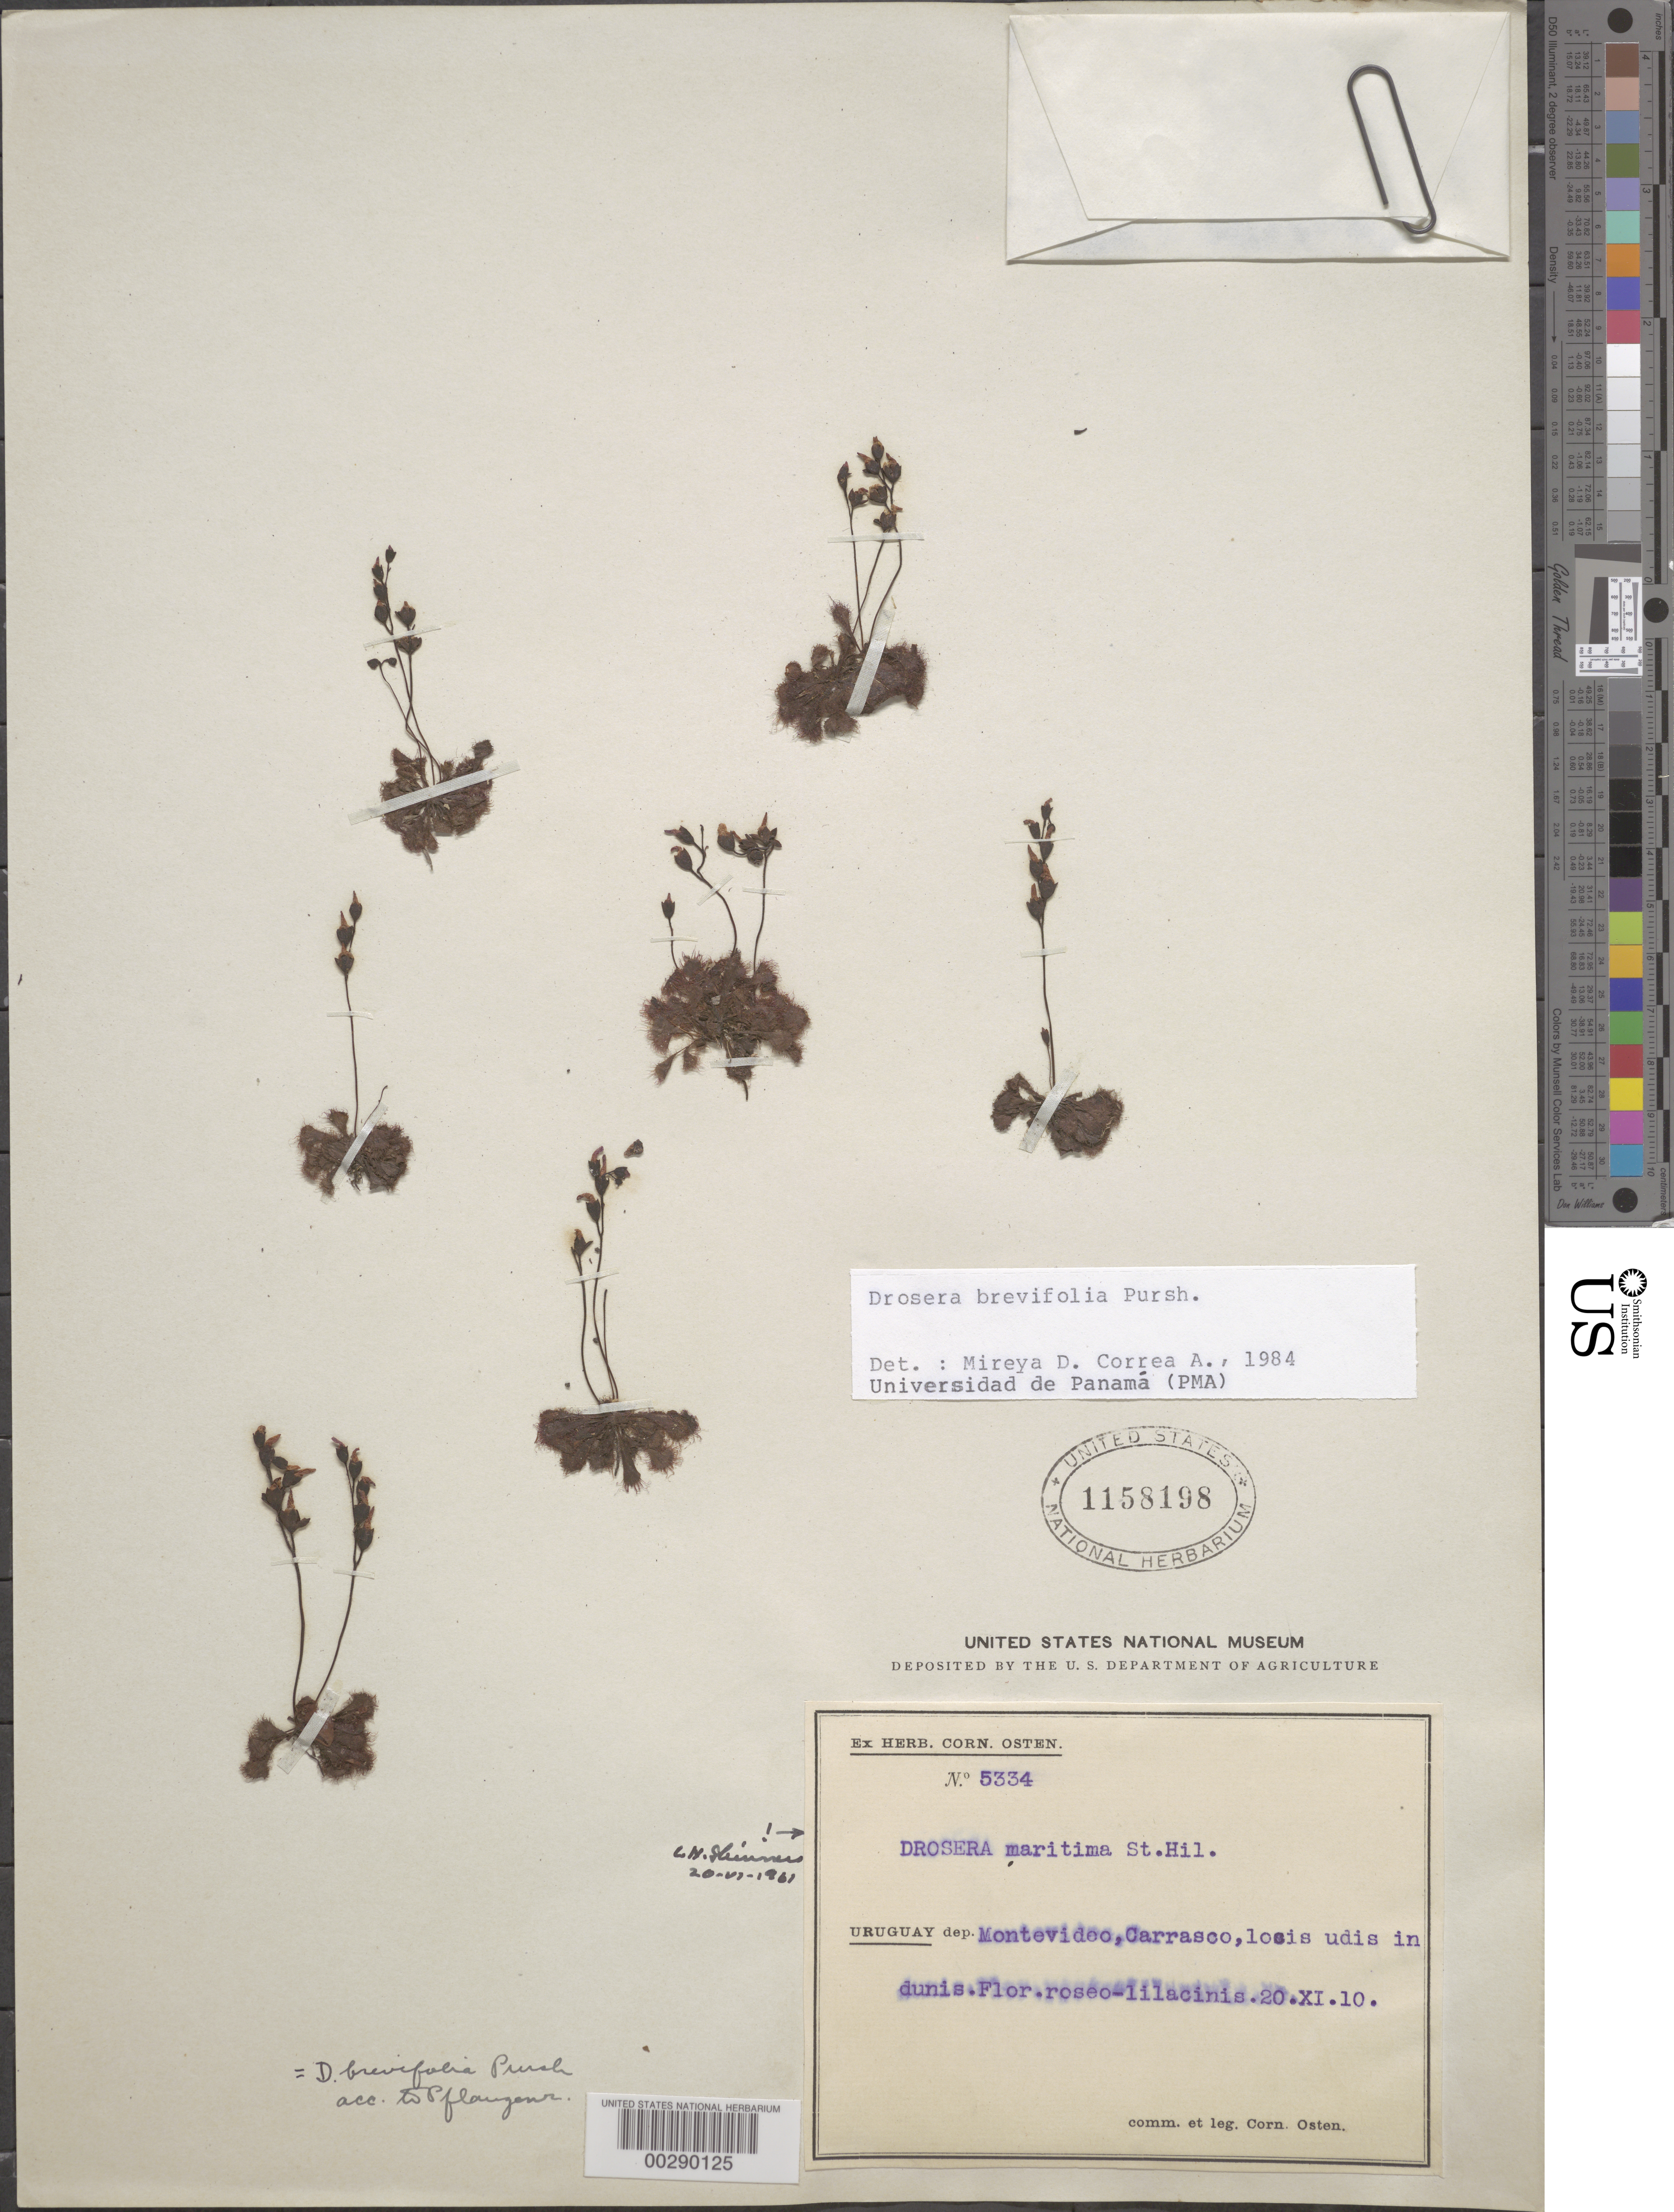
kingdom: Plantae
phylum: Tracheophyta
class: Magnoliopsida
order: Caryophyllales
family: Droseraceae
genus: Drosera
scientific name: Drosera brevifolia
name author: Pursh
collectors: C. Osten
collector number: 5334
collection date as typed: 20 Nov 1910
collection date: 1910-11-20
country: Uruguay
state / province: Montevideo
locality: Carrasco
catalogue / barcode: US 1158198